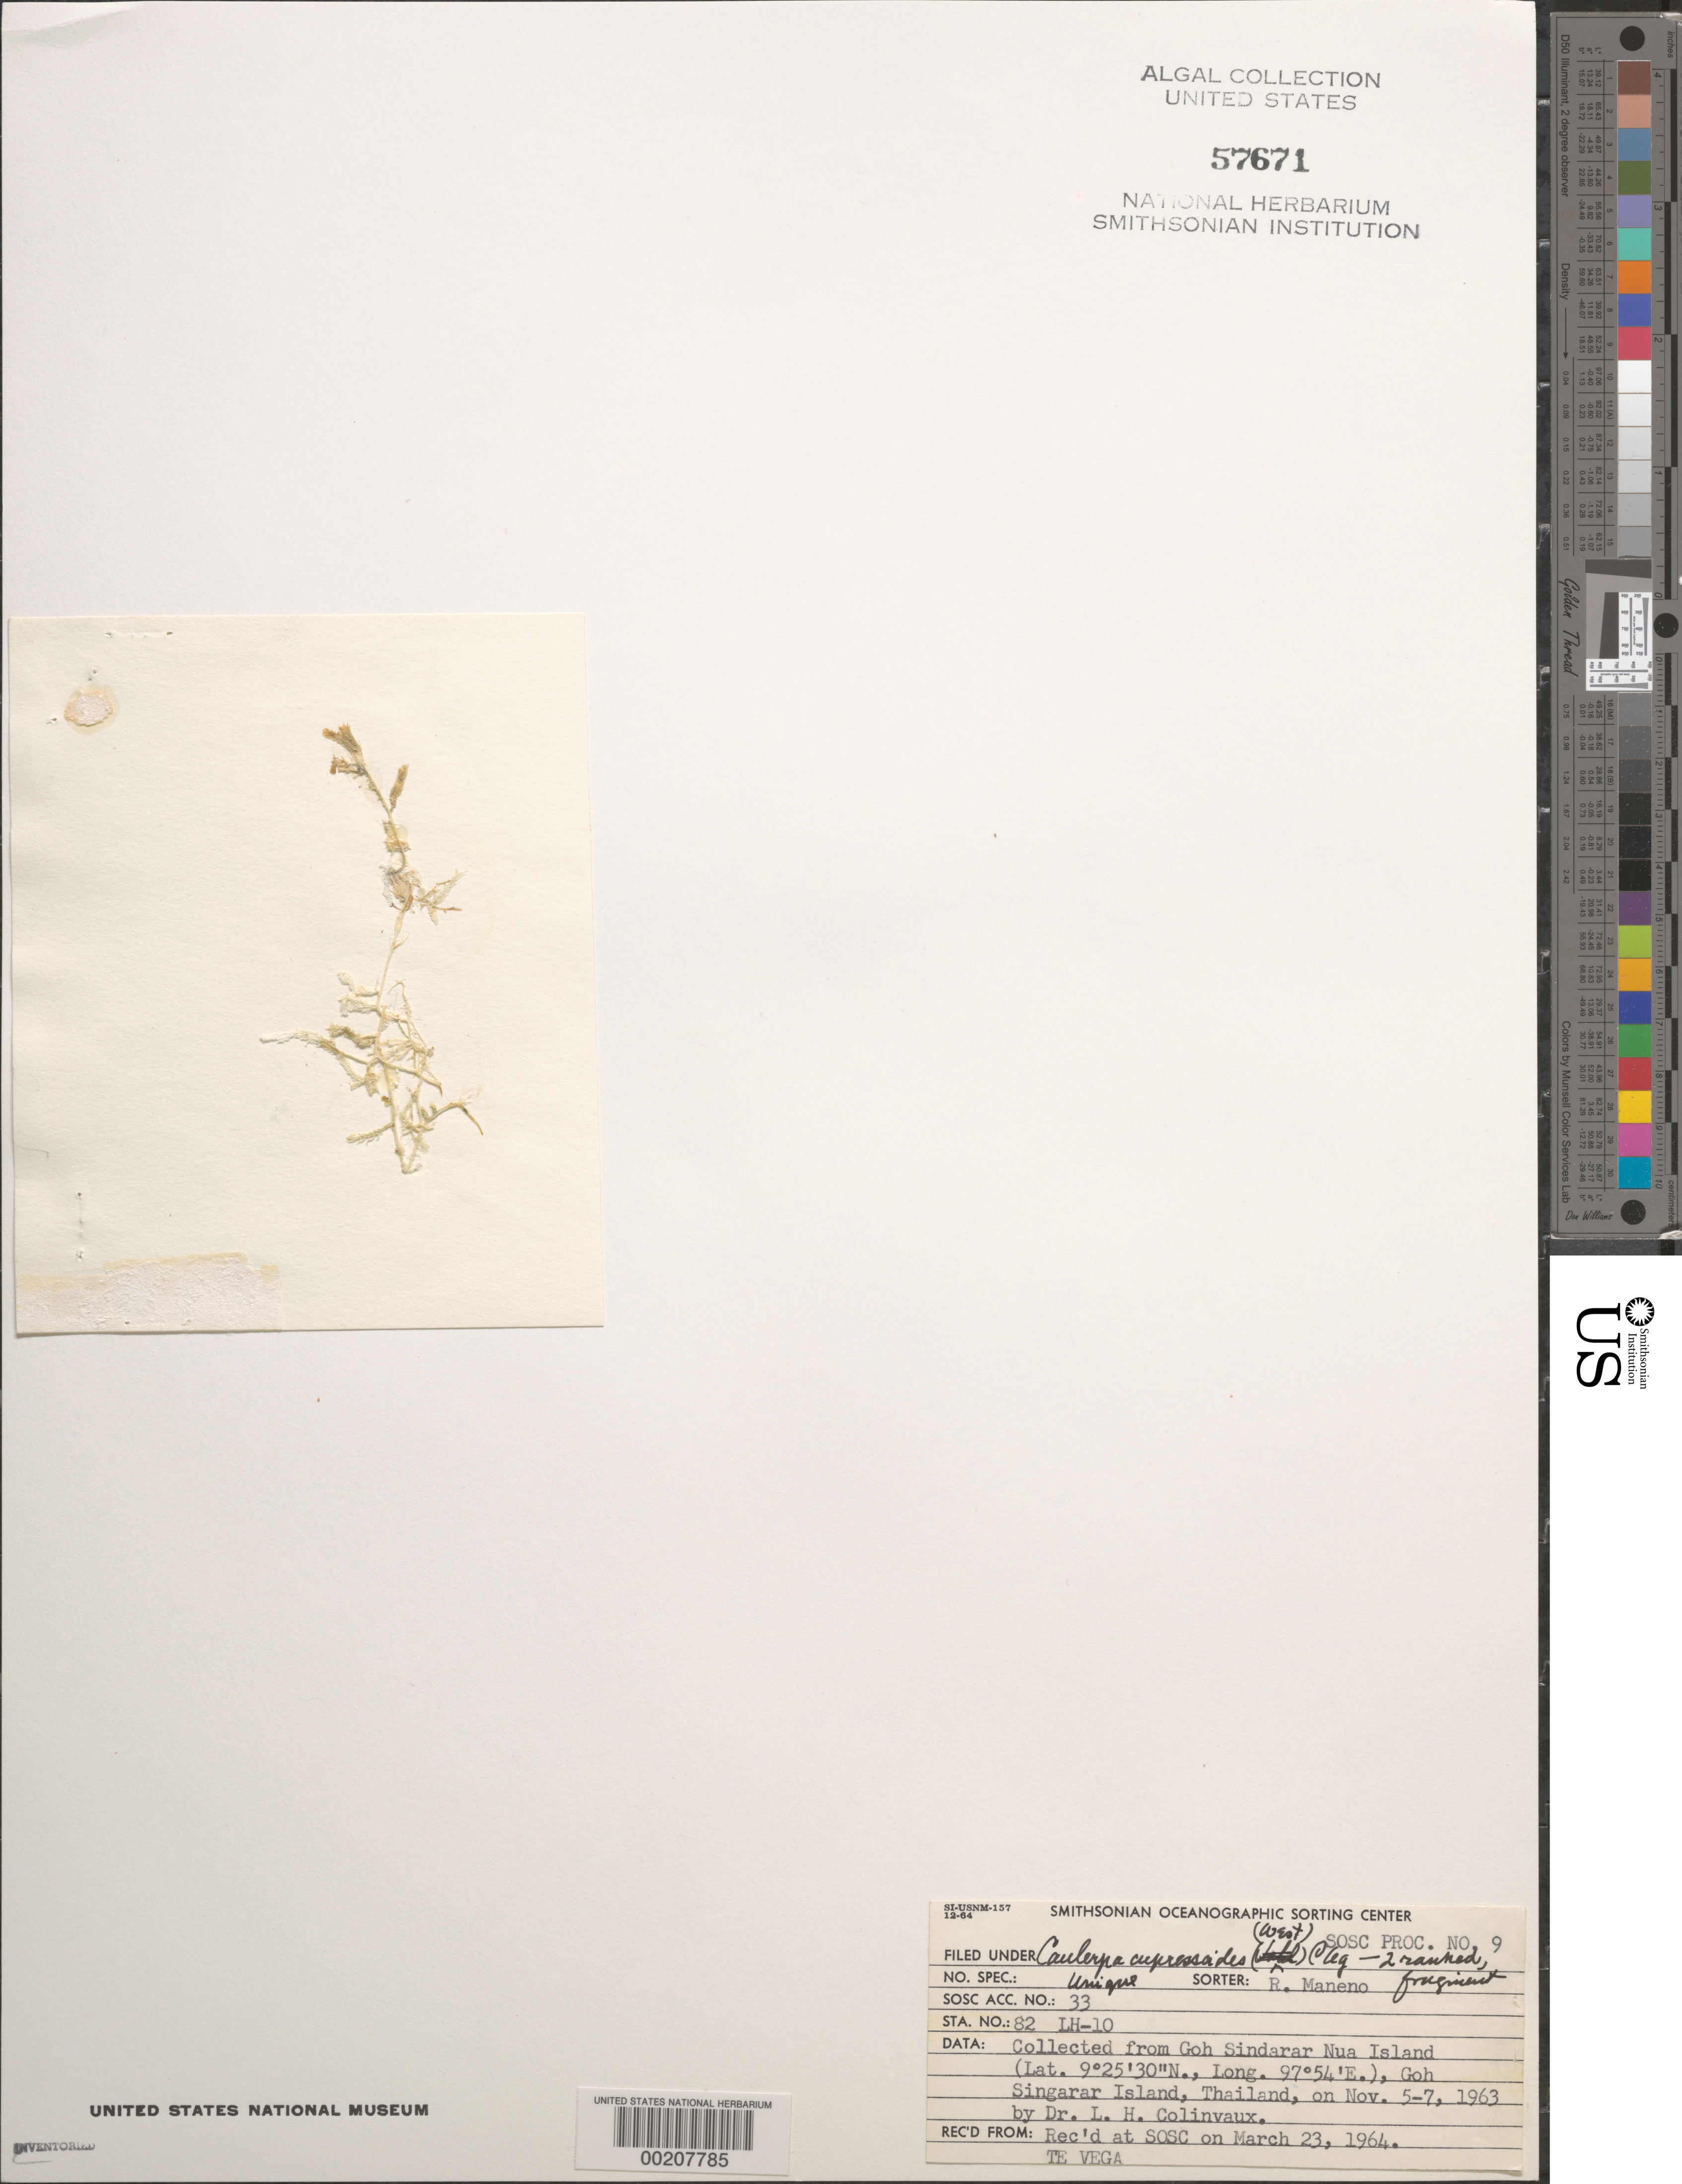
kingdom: Plantae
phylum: Chlorophyta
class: Ulvophyceae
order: Bryopsidales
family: Caulerpaceae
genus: Caulerpa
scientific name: Caulerpa cupressoides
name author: (Vahl) C. Agardh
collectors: L. Hillis-Colinvaux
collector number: Lh-10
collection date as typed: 05 Nov 1963 to 07 Nov 1963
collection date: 1963-11-05/1963-11-07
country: Thailand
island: Goh Sindarar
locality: Goh Sindarar Nua Island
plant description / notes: Te Vega Cruise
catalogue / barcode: US 57671